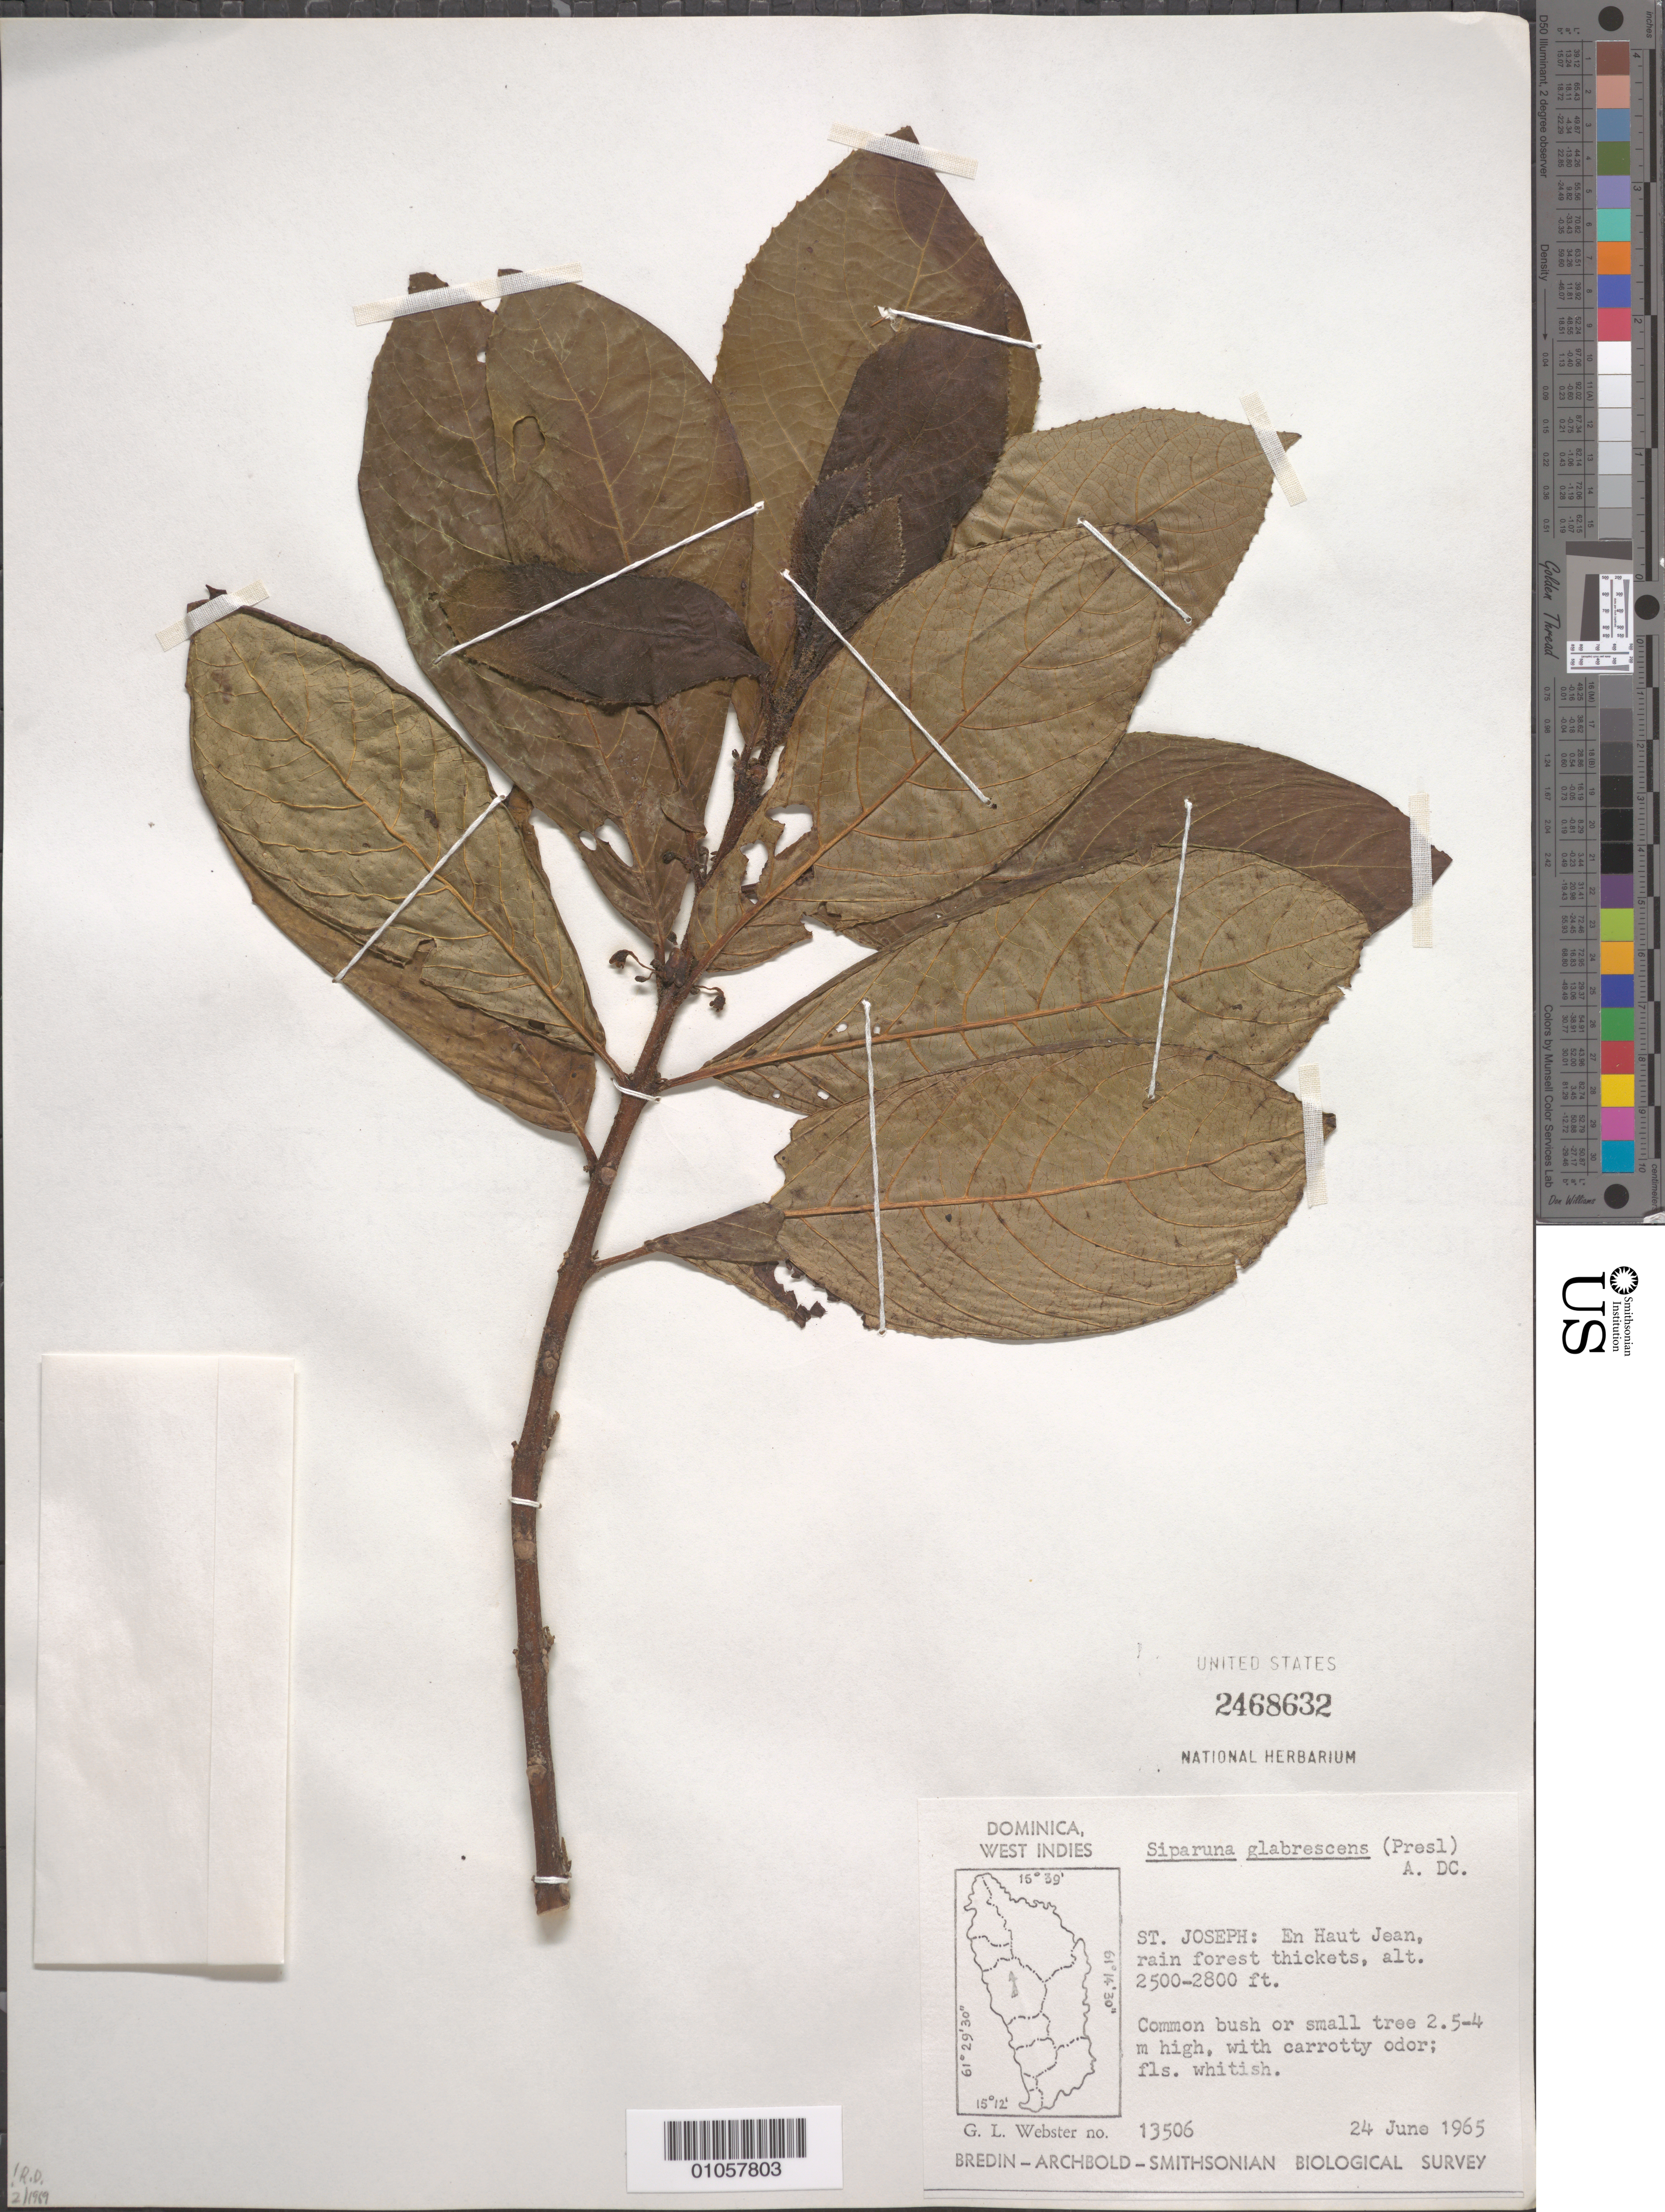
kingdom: Plantae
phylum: Tracheophyta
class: Magnoliopsida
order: Laurales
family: Siparunaceae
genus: Siparuna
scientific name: Siparuna glabrescens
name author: (C. Presl) A. DC.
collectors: G. L. Webster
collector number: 13506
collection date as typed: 24 Jun 1965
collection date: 1965-06-24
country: Dominica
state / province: St. Joseph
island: Dominica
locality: En Haut Jean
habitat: Rainforest thickets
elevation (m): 762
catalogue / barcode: US 2468632